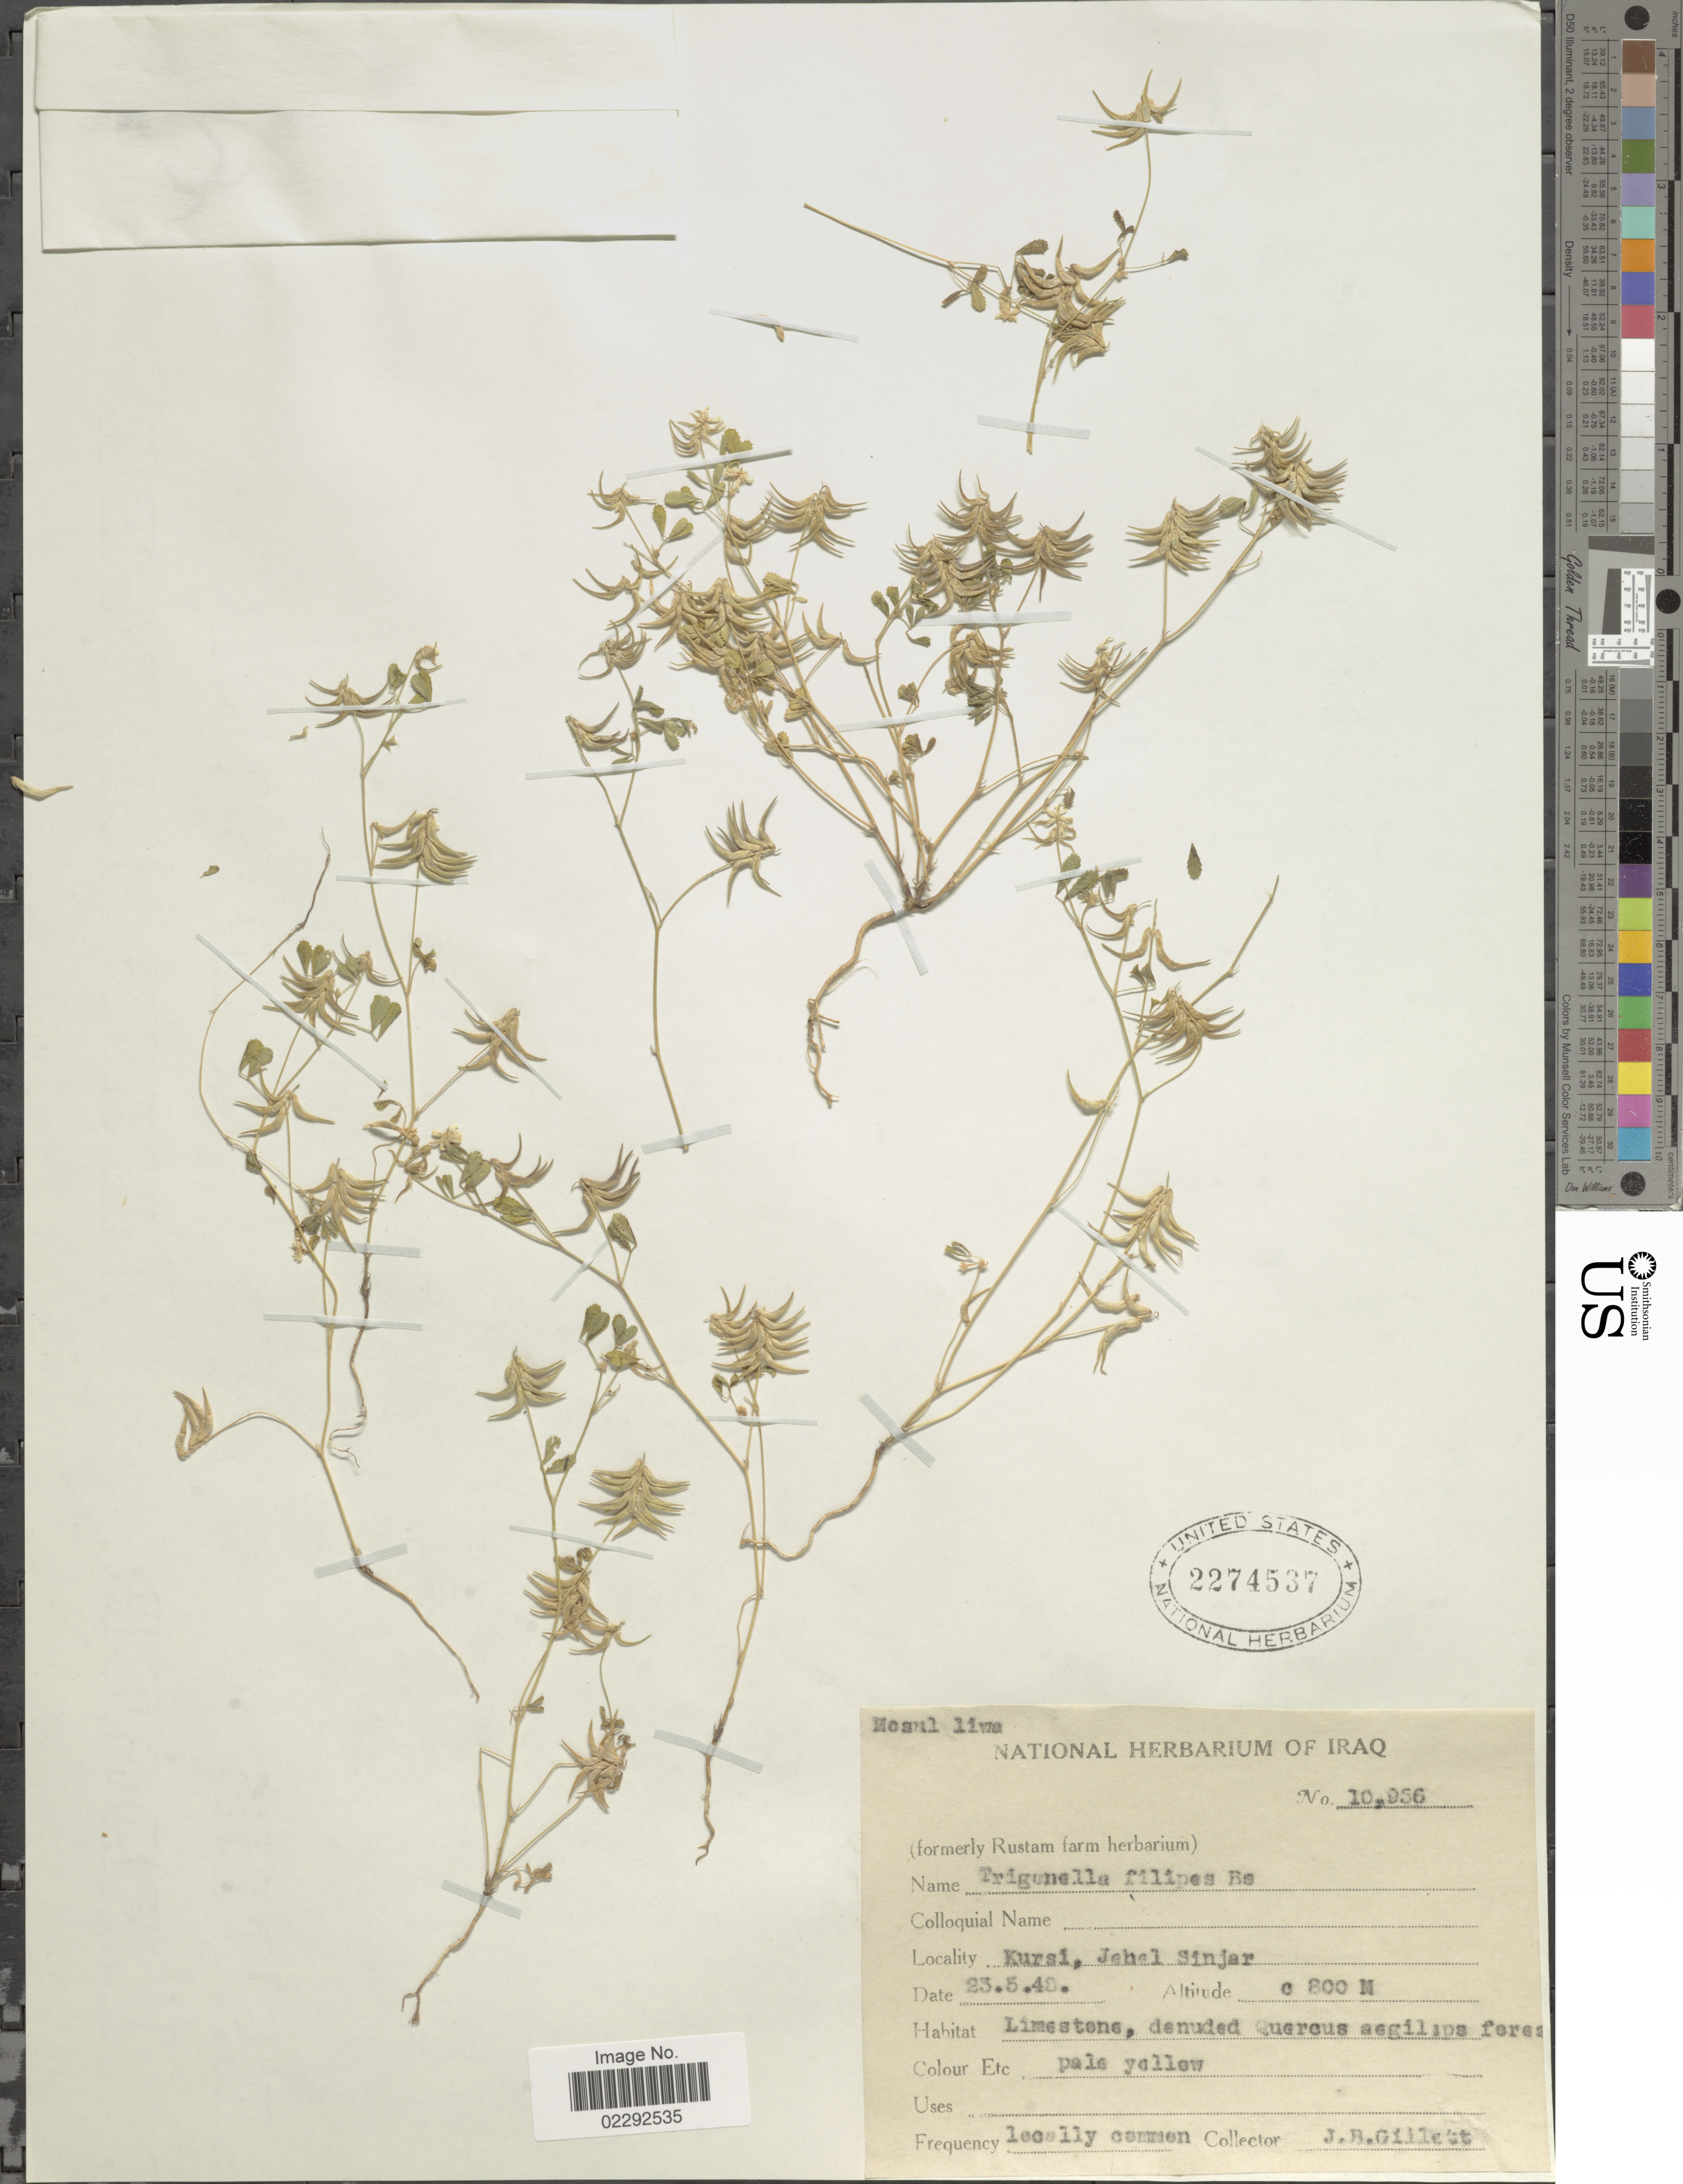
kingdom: Plantae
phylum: Tracheophyta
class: Magnoliopsida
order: Fabales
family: Fabaceae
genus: Trigonella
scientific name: Trigonella filipes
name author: Boiss.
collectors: J. B. Gillett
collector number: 10956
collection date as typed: Transcribed d/m/y: 23/5/48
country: Iraq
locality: Mesul liwa. Kursi, Jehel Sinjar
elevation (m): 800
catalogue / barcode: US 2274537